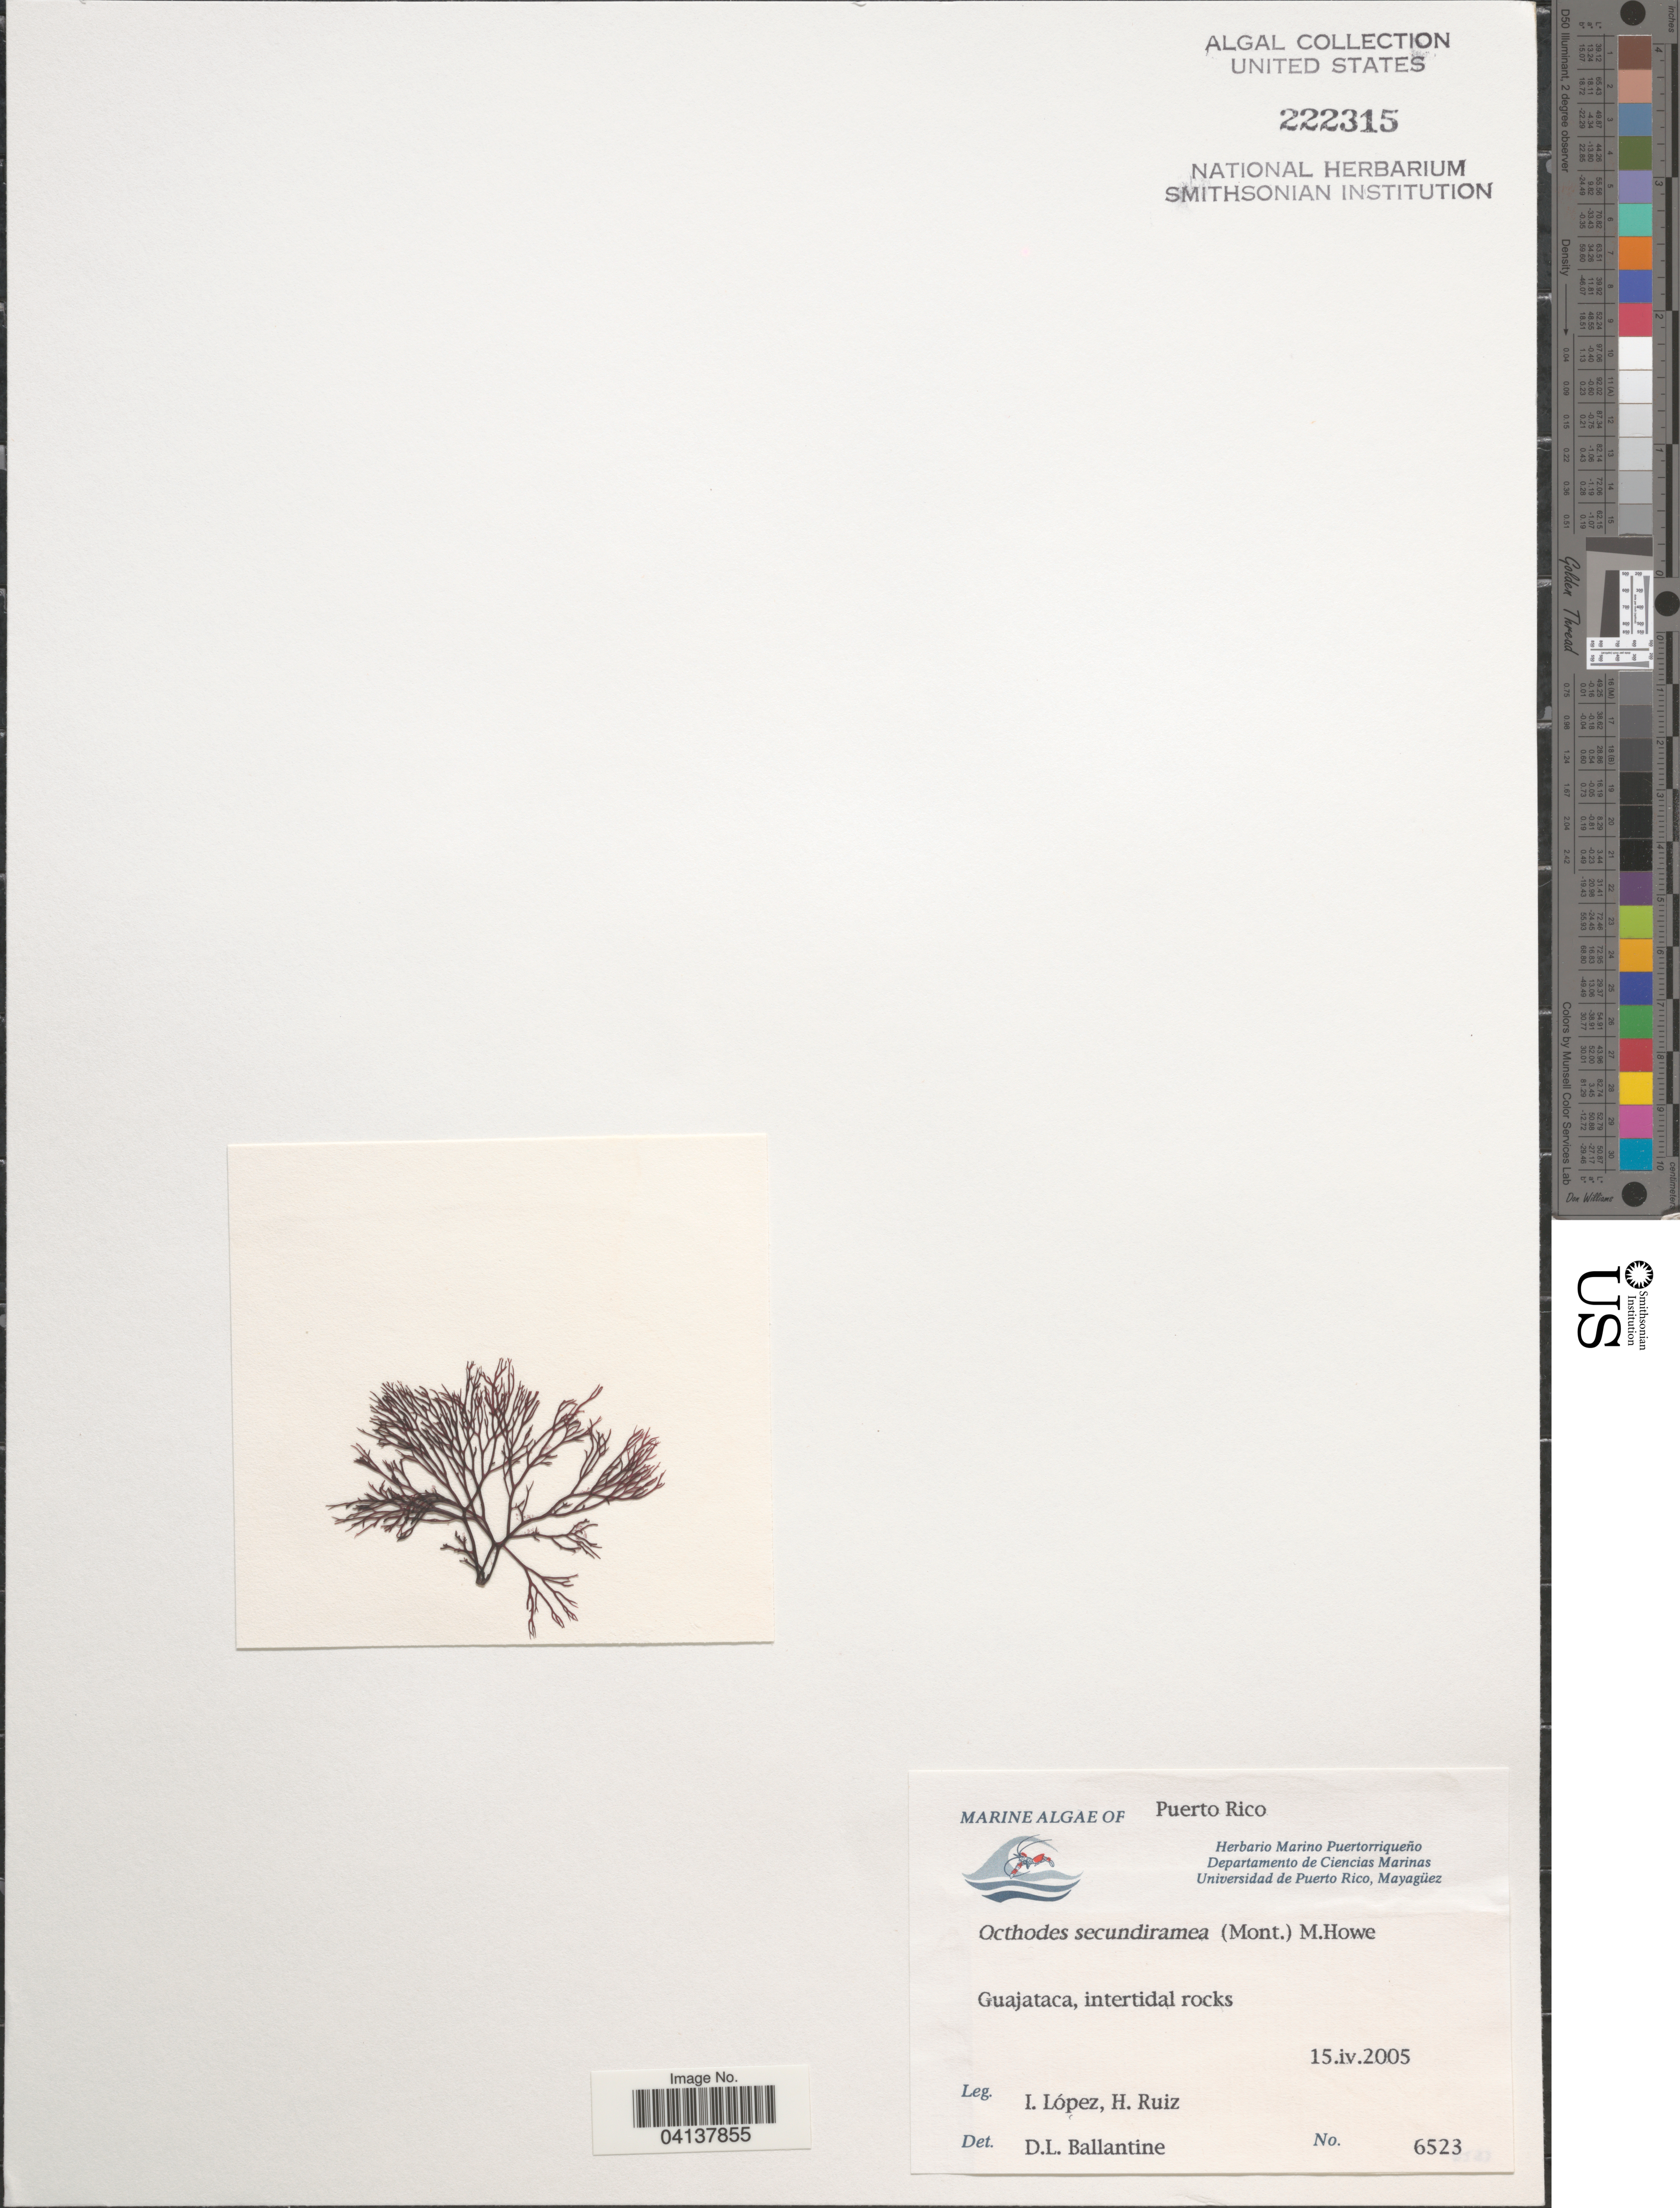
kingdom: Plantae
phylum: Rhodophyta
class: Florideophyceae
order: Gigartinales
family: Rhizophyllidaceae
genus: Ochtodes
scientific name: Ochtodes secundiramea, ined.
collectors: I. Lopéz & H. Ruiz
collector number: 6523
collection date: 2005-04-15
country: Puerto Rico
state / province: Guajataca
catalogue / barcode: US 222315